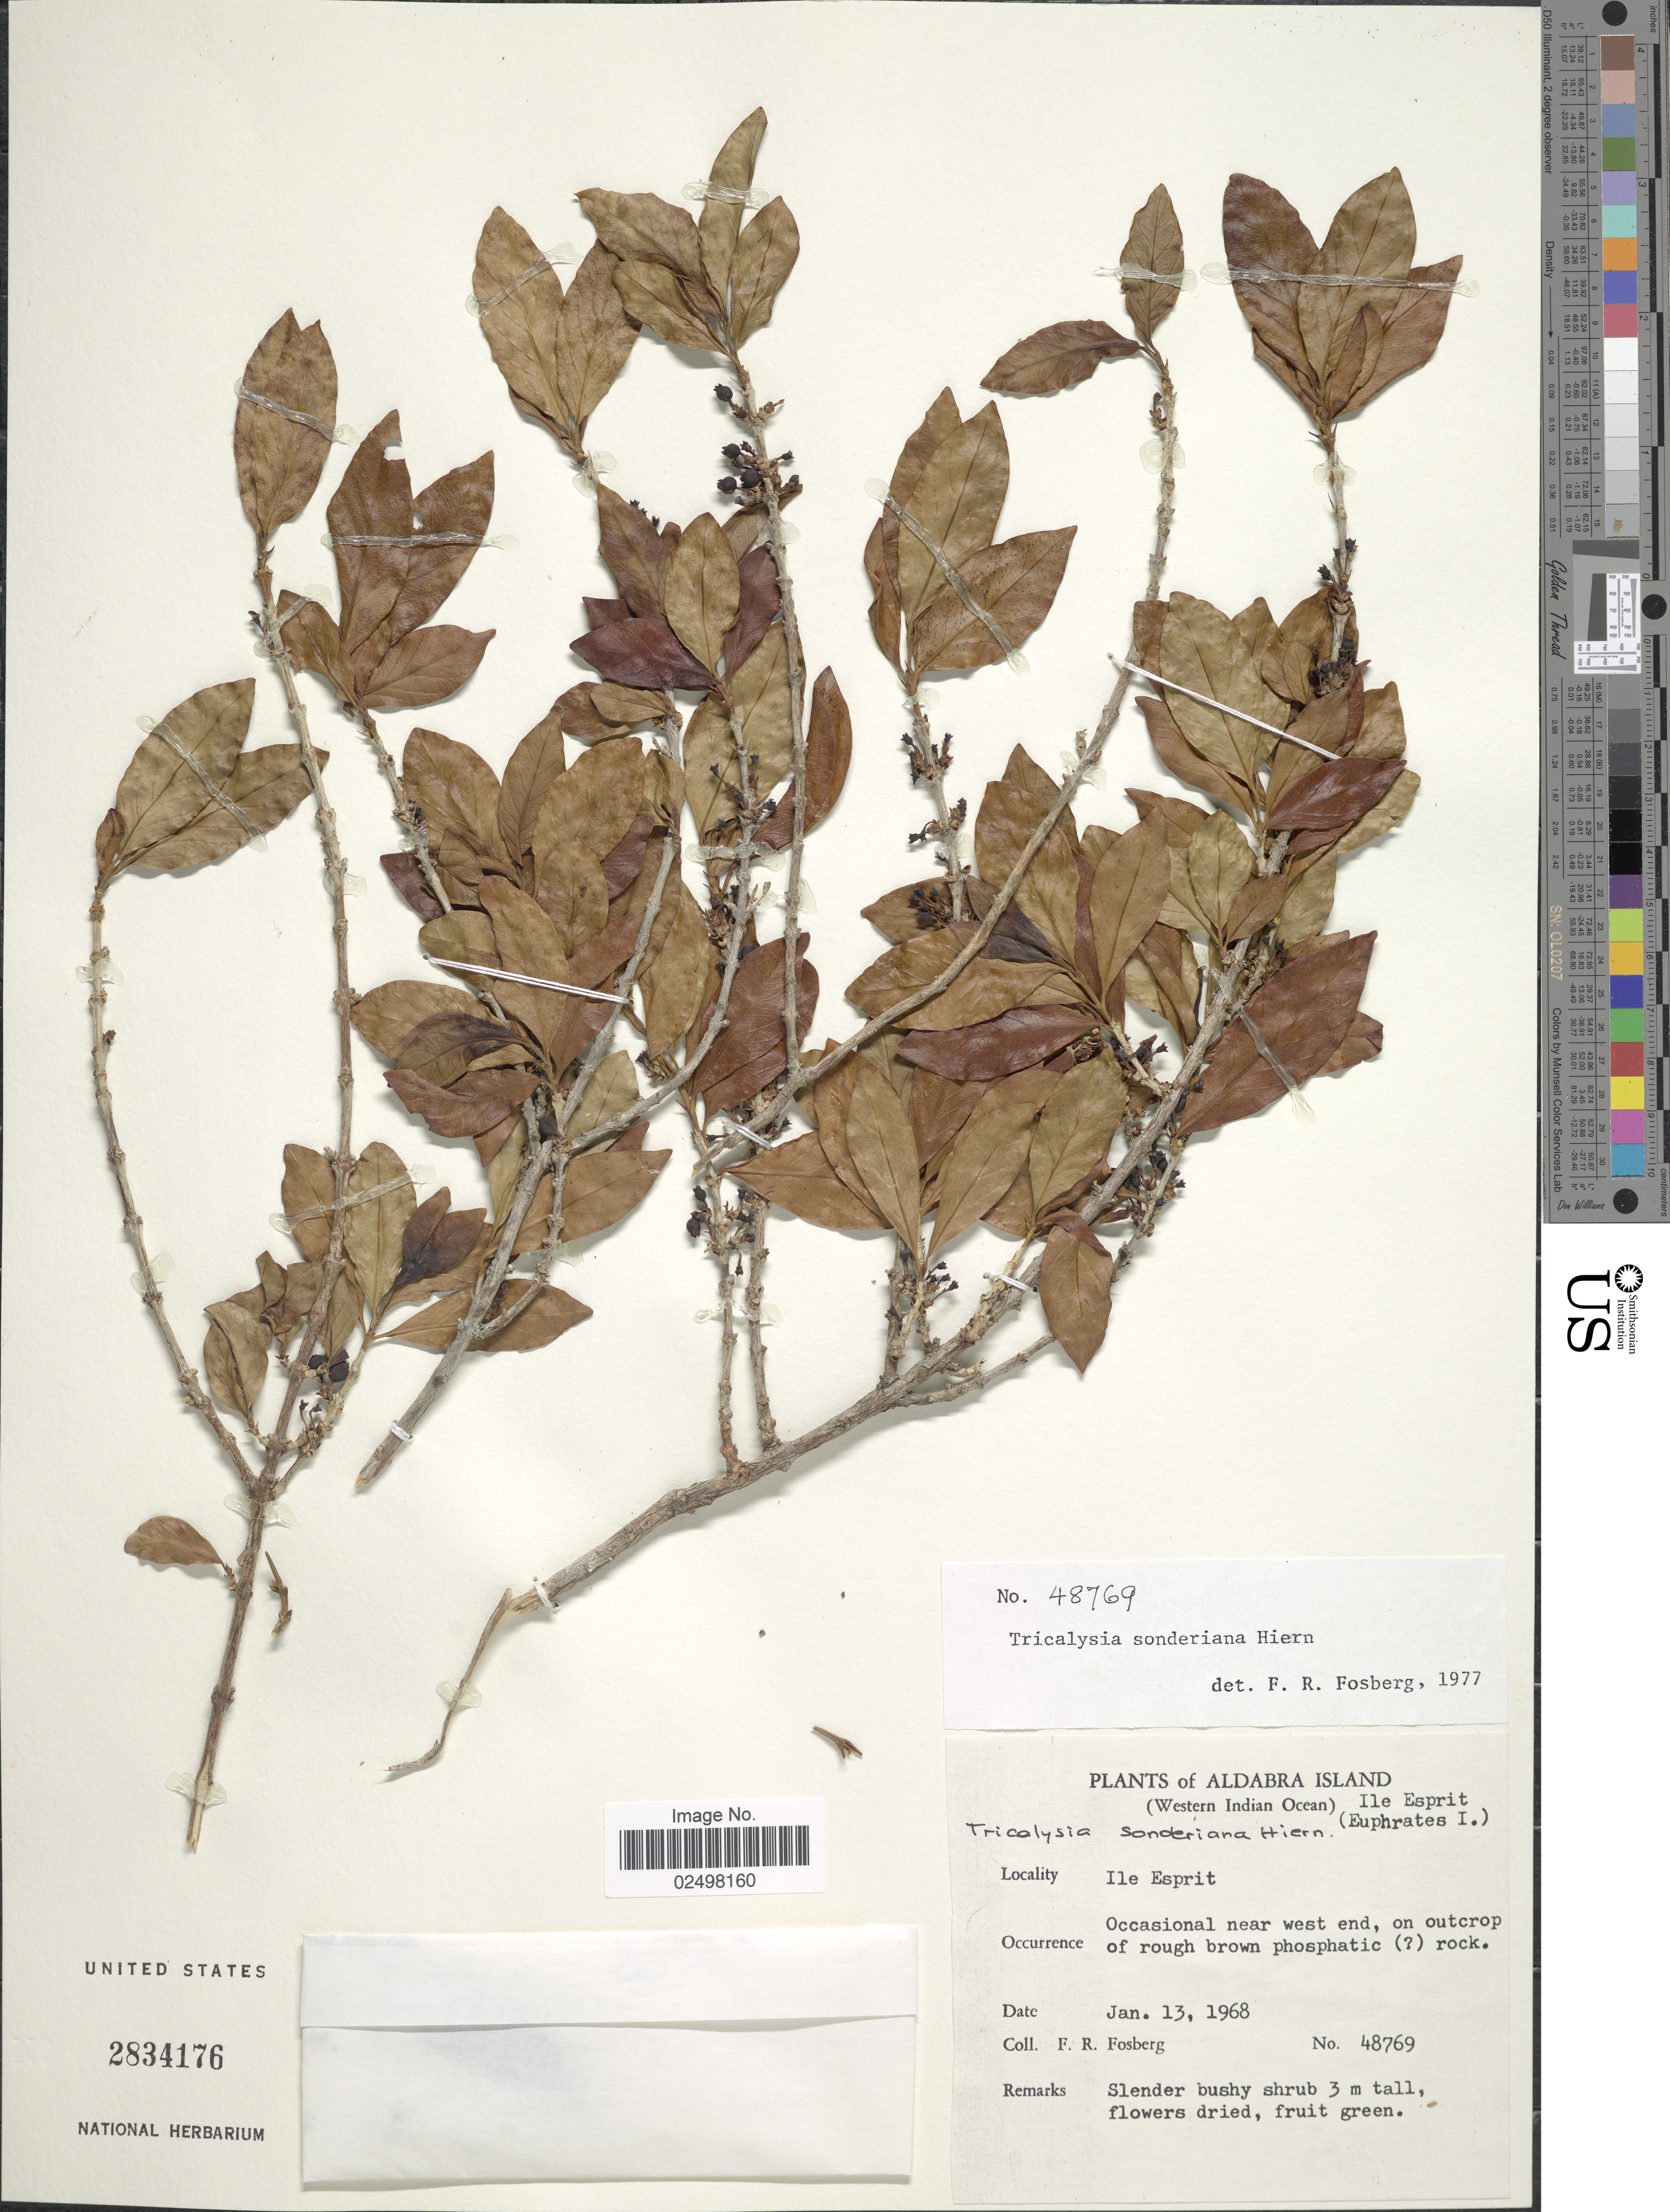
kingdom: Plantae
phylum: Tracheophyta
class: Magnoliopsida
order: Gentianales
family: Rubiaceae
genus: Tricalysia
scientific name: Tricalysia sonderiana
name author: Hiern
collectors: F. R. Fosberg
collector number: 48769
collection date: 1968-01-13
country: Seychelles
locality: Aldabra Island (Western Indian Ocean), Ile Espirit, near west end, on outcrop of rough brown phosphatic rock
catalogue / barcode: US 2834176